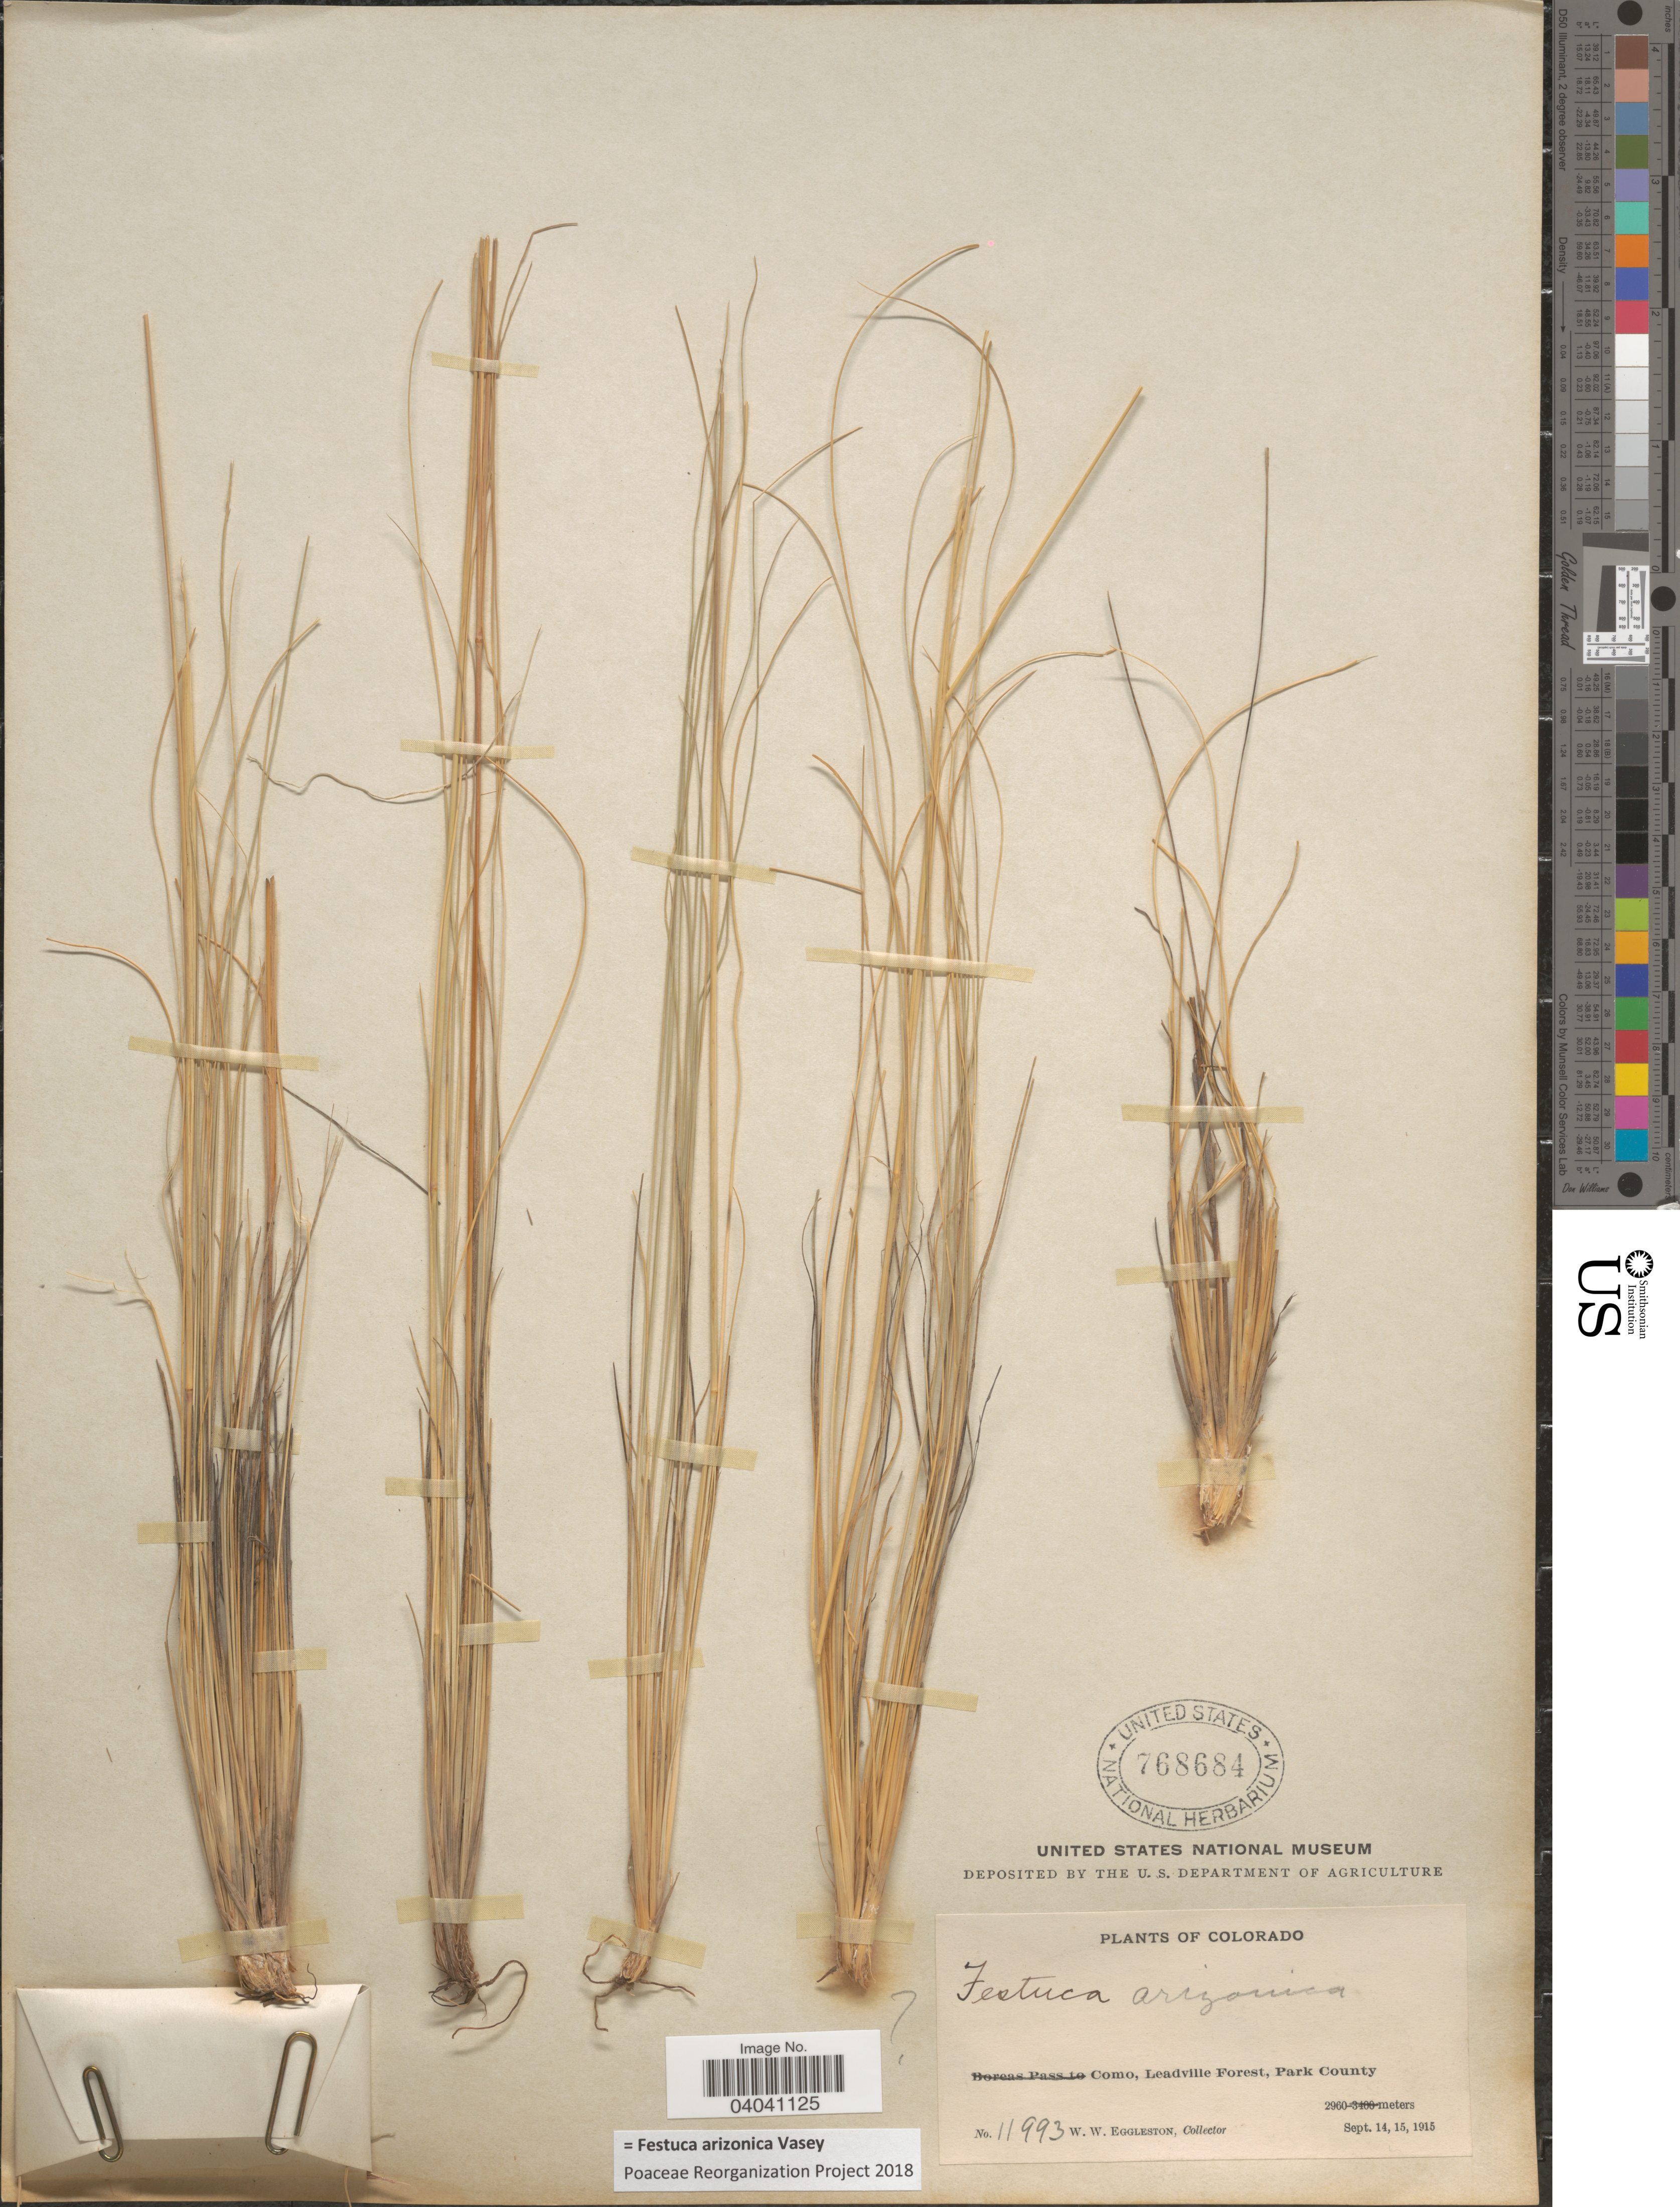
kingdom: Plantae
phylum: Tracheophyta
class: Liliopsida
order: Poales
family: Poaceae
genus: Festuca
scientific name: Festuca arizonica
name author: Vasey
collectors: W. W. Eggleston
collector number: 11993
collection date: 1915-09-14/1915-09-15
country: United States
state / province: Colorado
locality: Como, Leadville Forest, Park County.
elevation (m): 2960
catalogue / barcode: US 768684